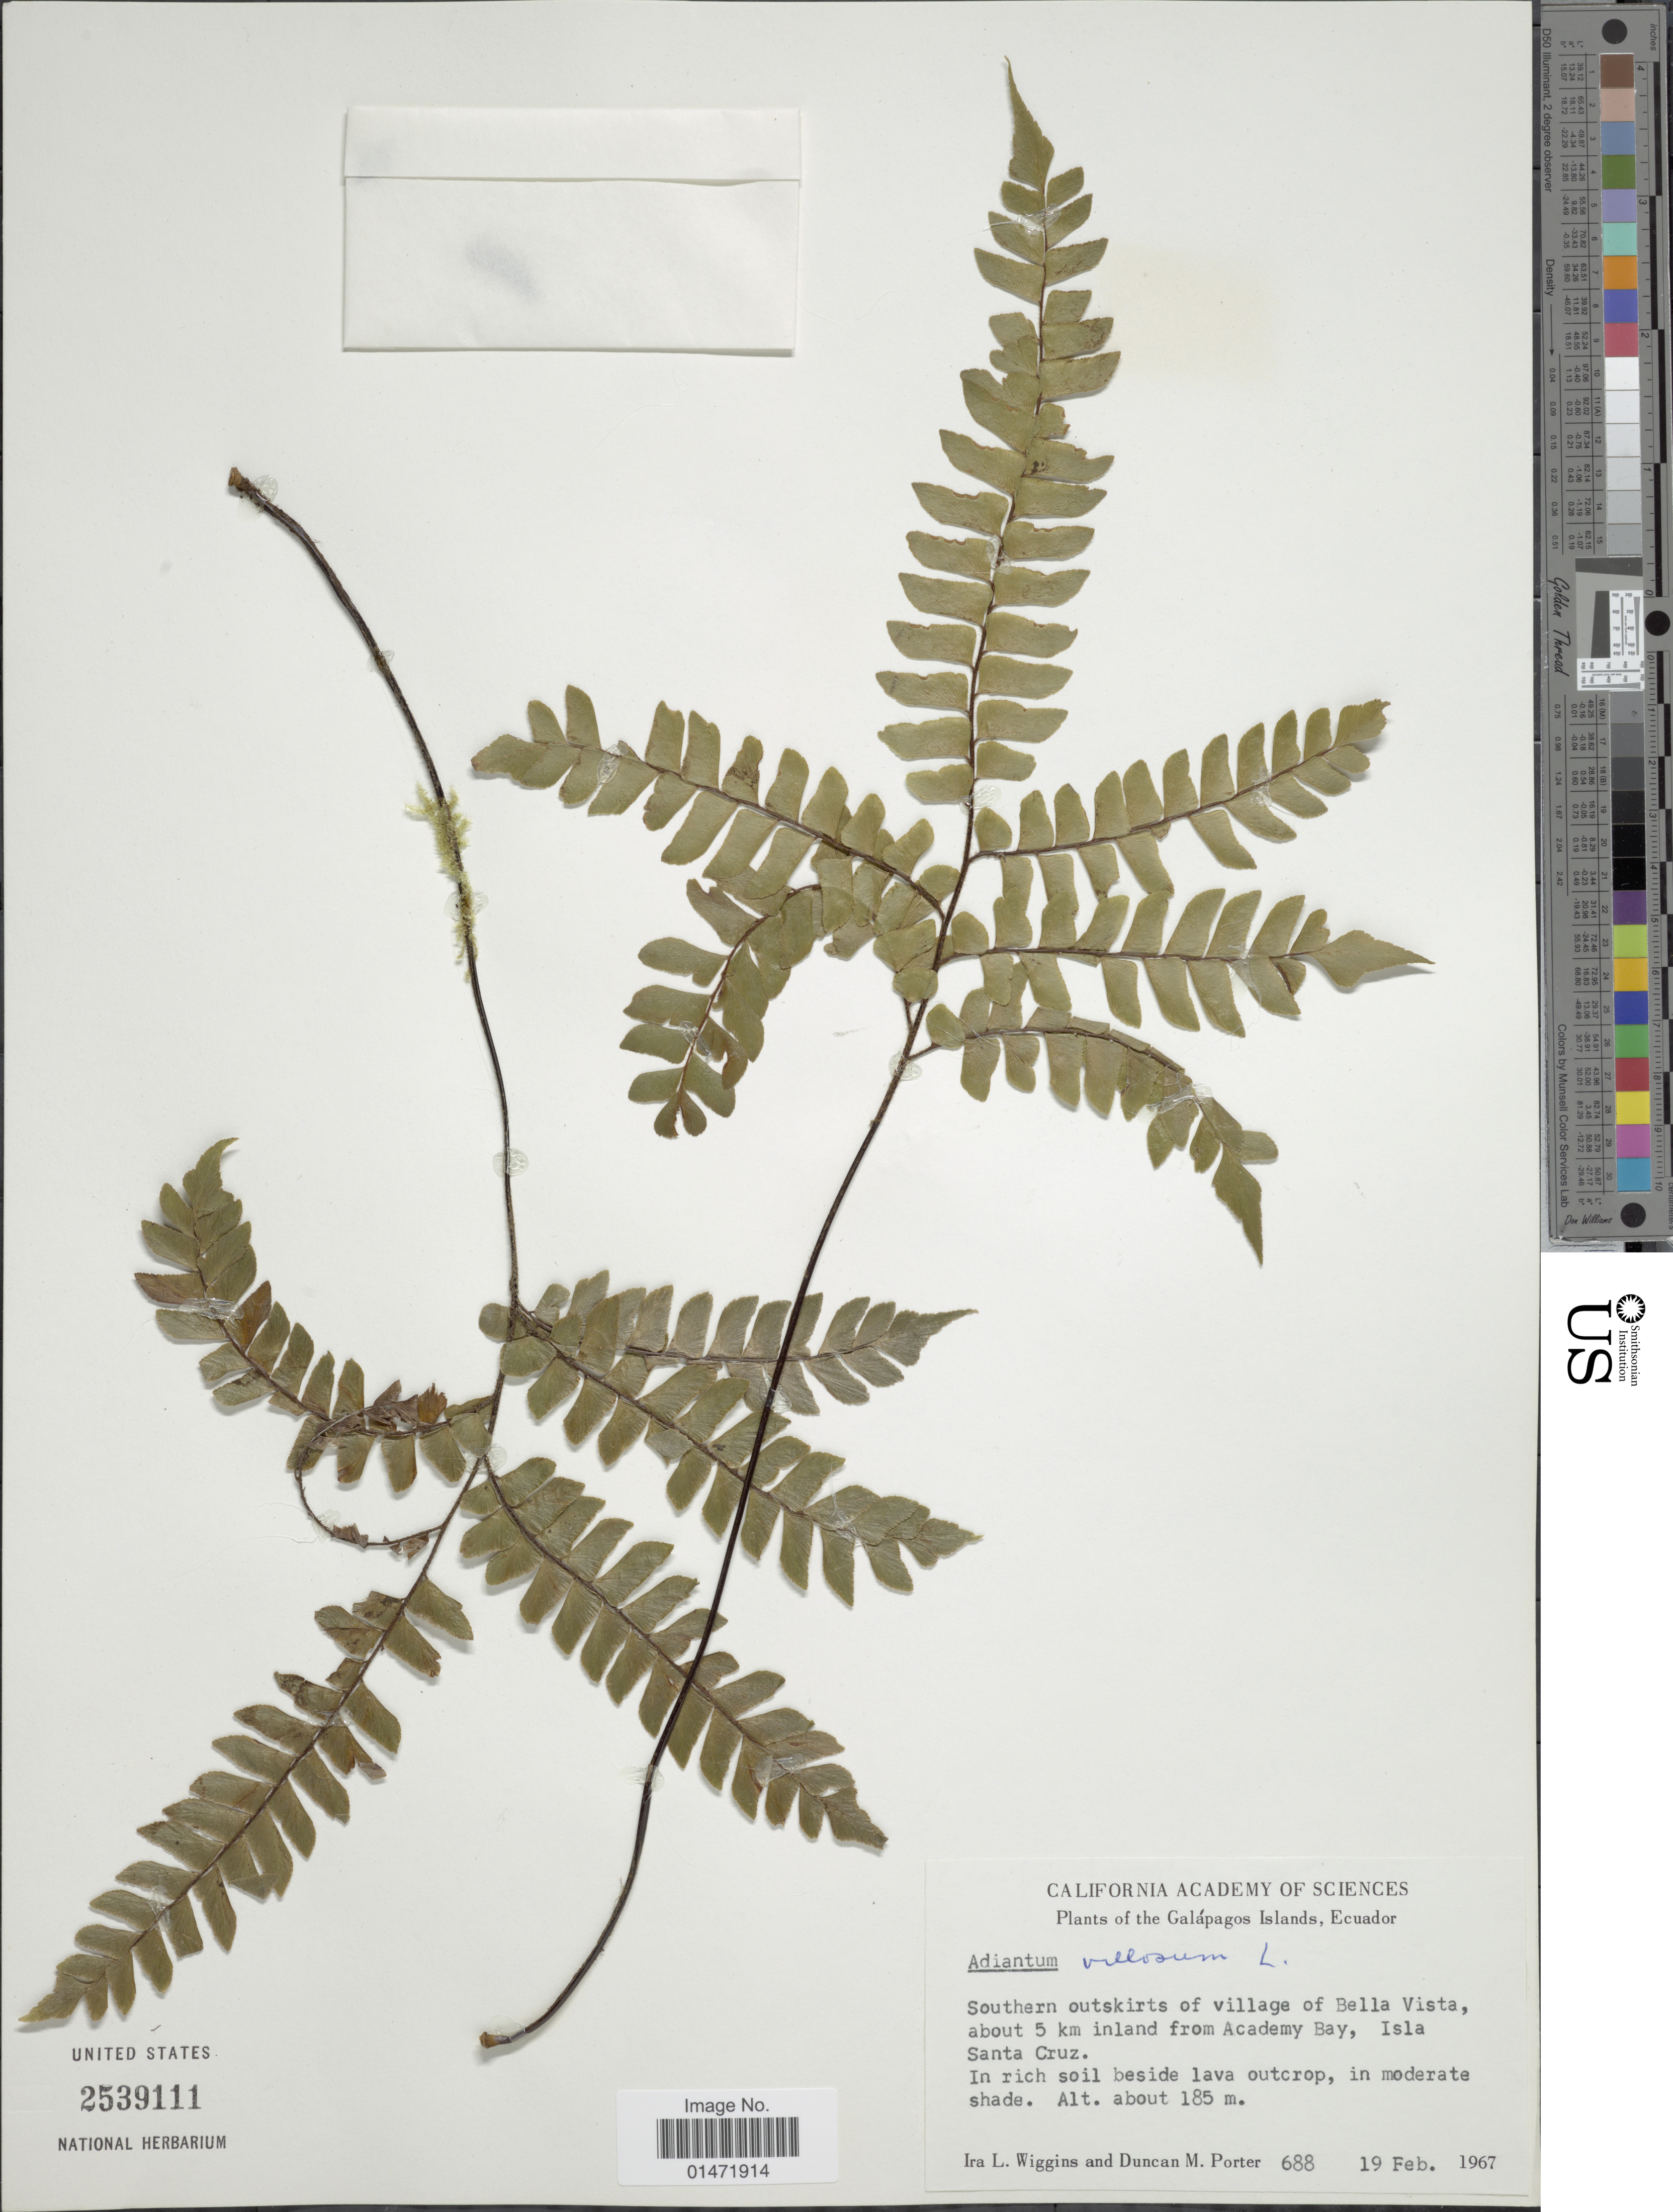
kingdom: Plantae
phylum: Tracheophyta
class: Polypodiopsida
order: Polypodiales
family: Pteridaceae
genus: Adiantum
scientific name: Adiantum villosum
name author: L.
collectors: I. L. Wiggins & D. M. Porter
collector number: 688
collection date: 1967-02-19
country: Ecuador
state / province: Colón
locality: Galápagos Islands. Southern outskirts of village of Bella Vista. about 5 km inland from Academy Bay, Isla Santa Cruz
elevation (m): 185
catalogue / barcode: US 2539111